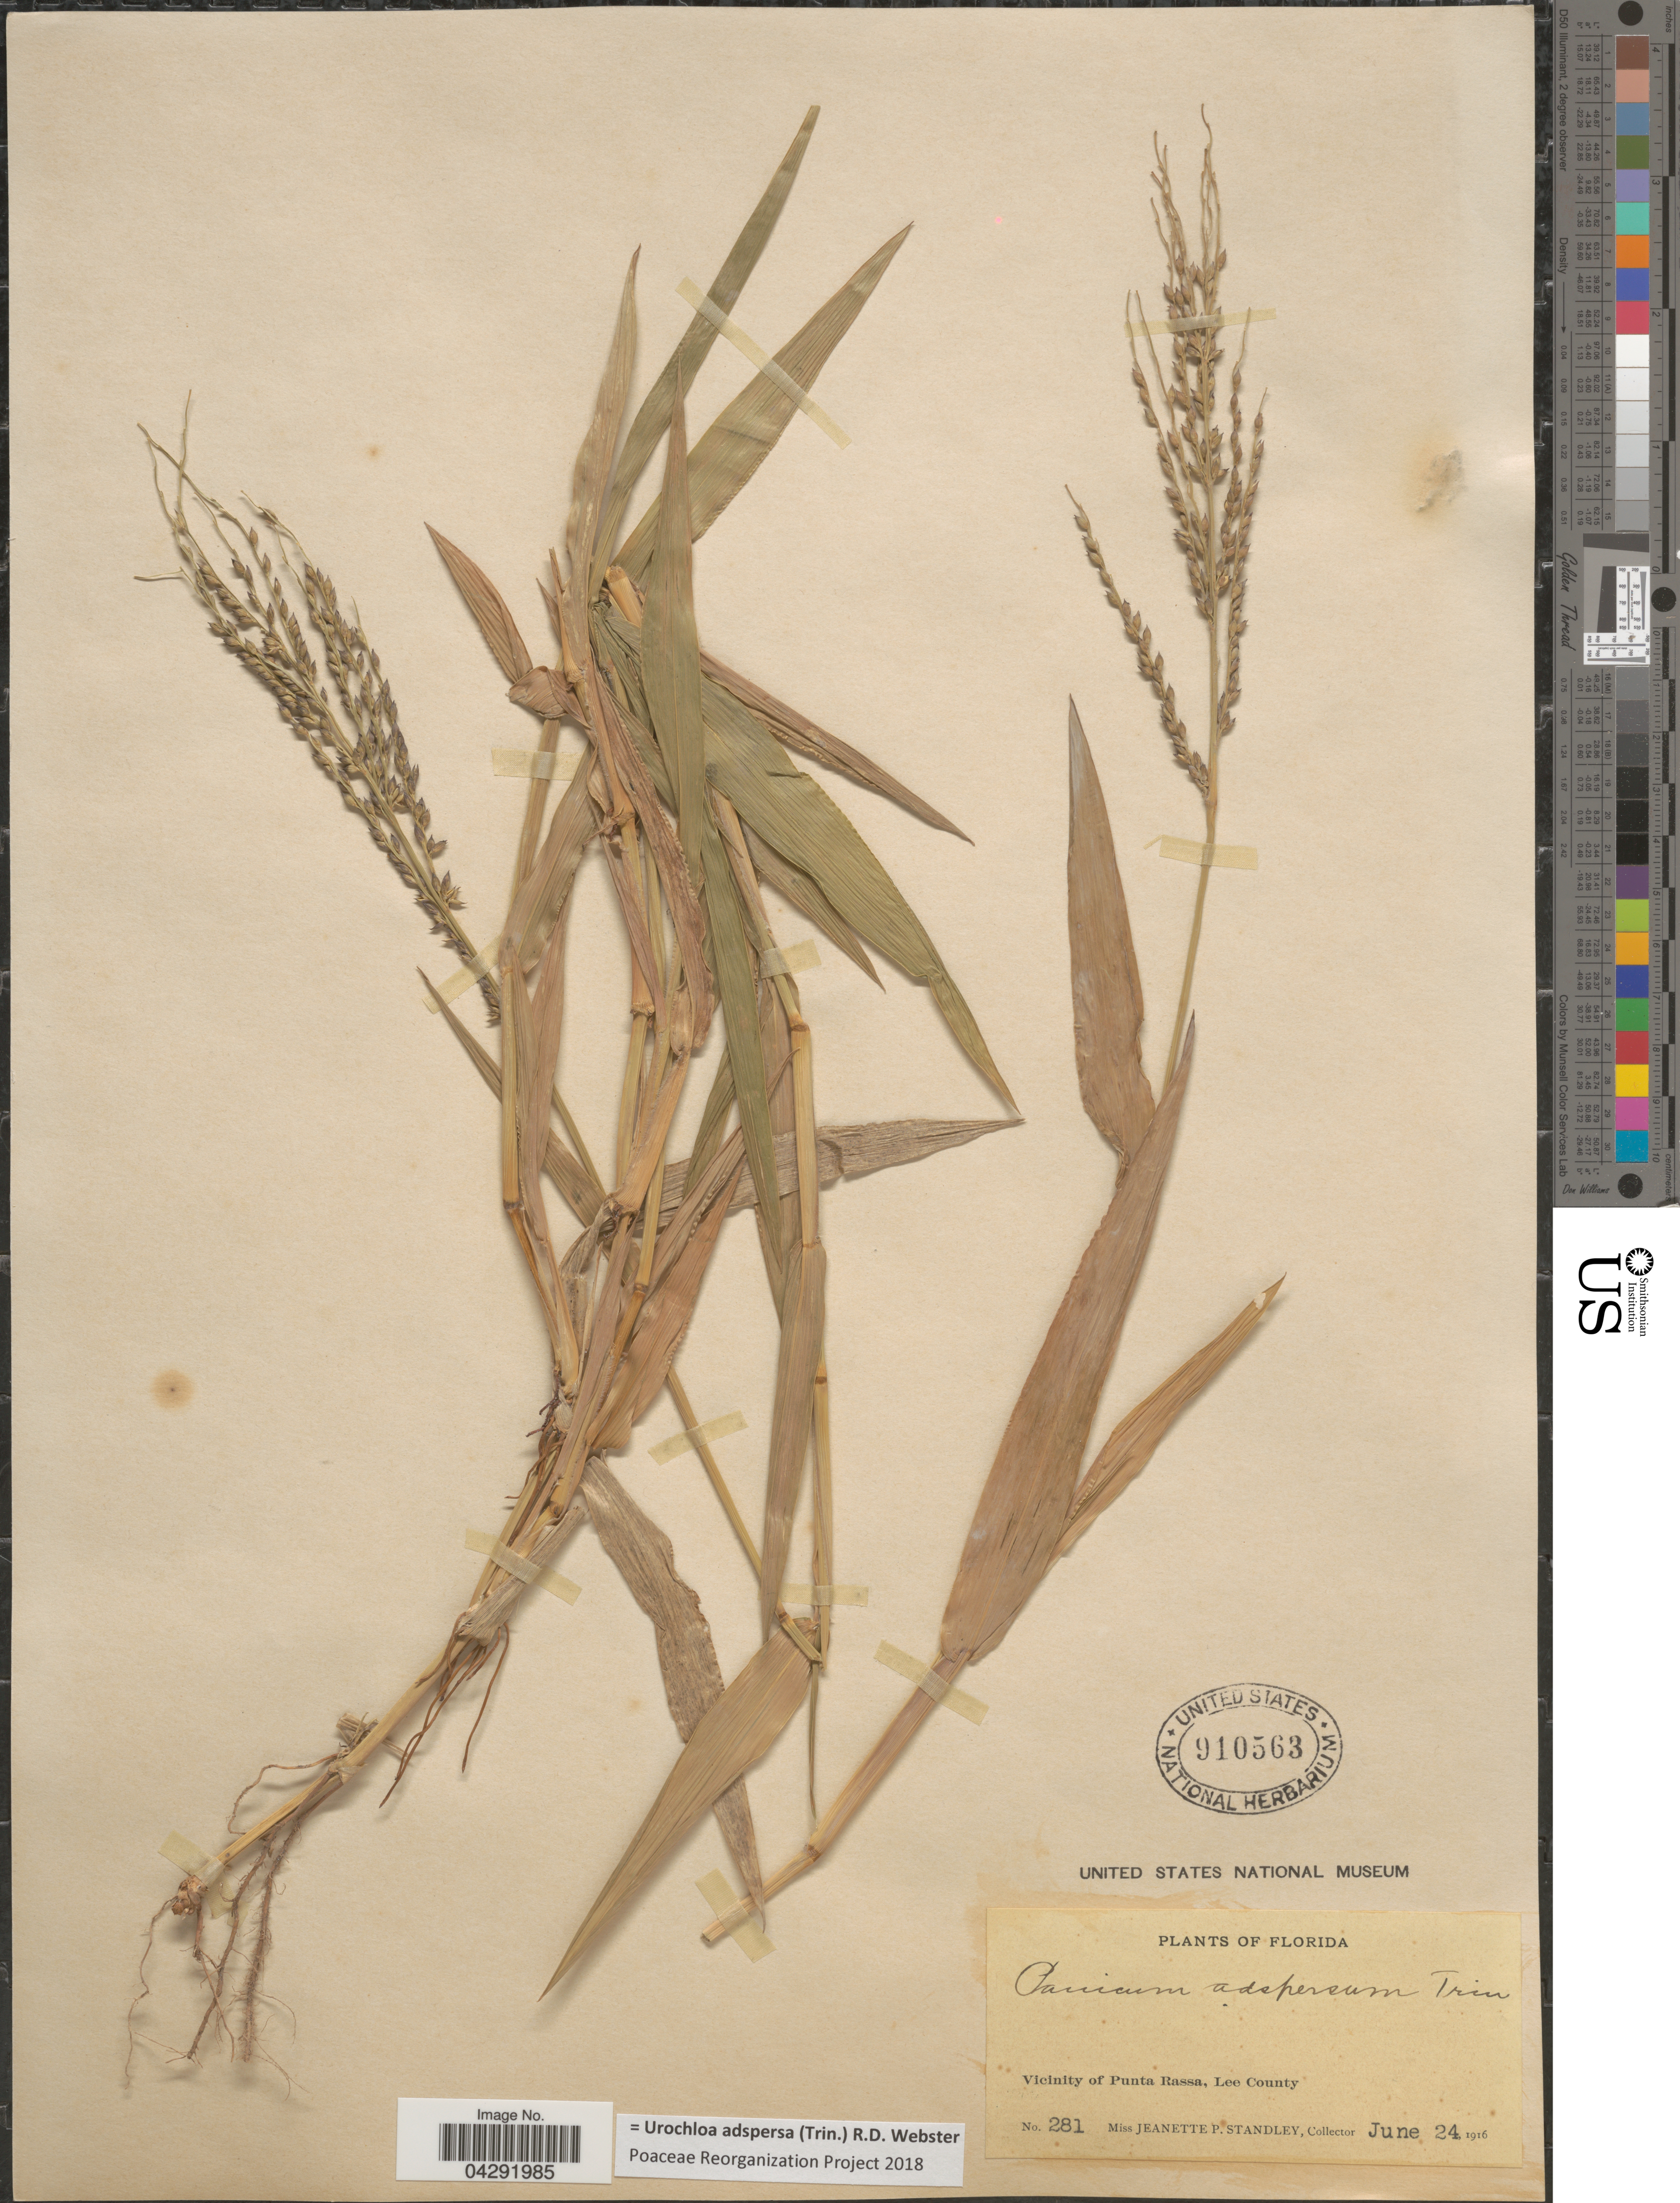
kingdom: Plantae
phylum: Tracheophyta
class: Liliopsida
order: Poales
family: Poaceae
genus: Urochloa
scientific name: Urochloa adspersa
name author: (Trin.) R.D. Webster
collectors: J. P. Standley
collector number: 281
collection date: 1916-06-24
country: United States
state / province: Florida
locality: Vicinity of Punta Rassa, Lee County.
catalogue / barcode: US 910563